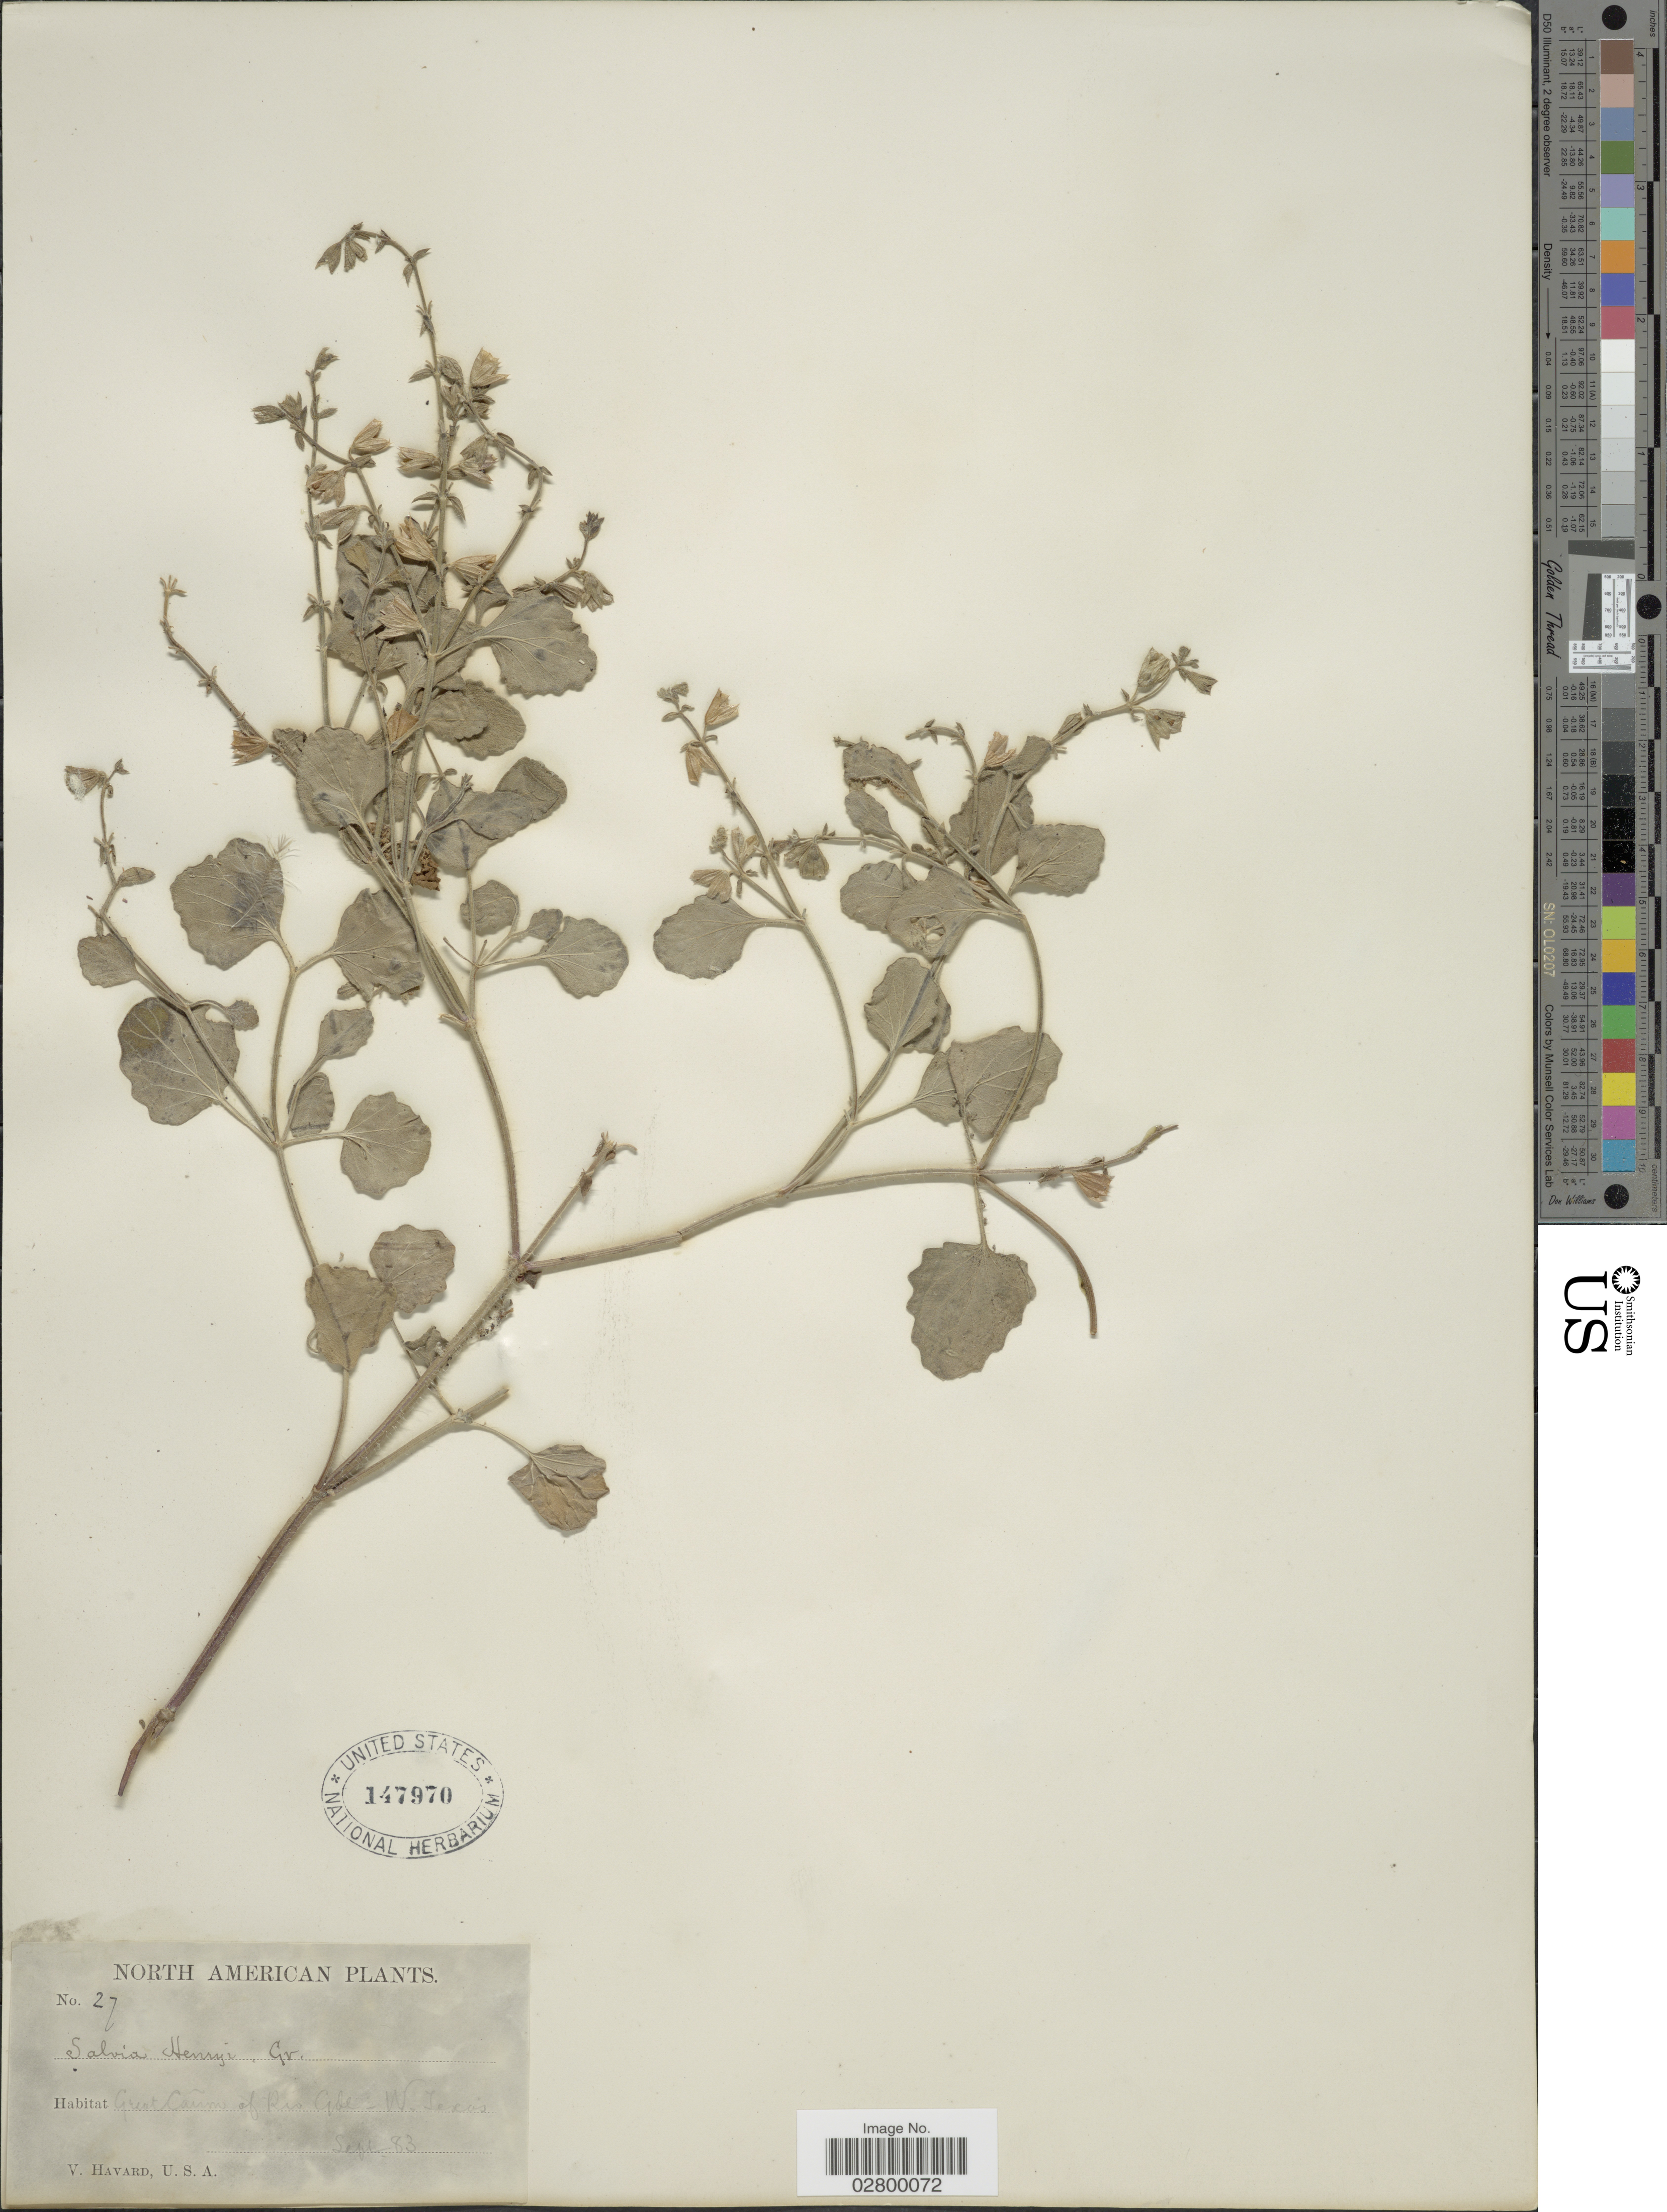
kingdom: Plantae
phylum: Tracheophyta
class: Magnoliopsida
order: Lamiales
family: Lamiaceae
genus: Salvia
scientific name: Salvia roemeriana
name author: Scheele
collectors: V. Havard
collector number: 27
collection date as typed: Transcribed d/m/y: /9/83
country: United States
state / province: Texas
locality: Great Cañon of Rio Gde [Grande] - W. Texas.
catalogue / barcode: US 147970